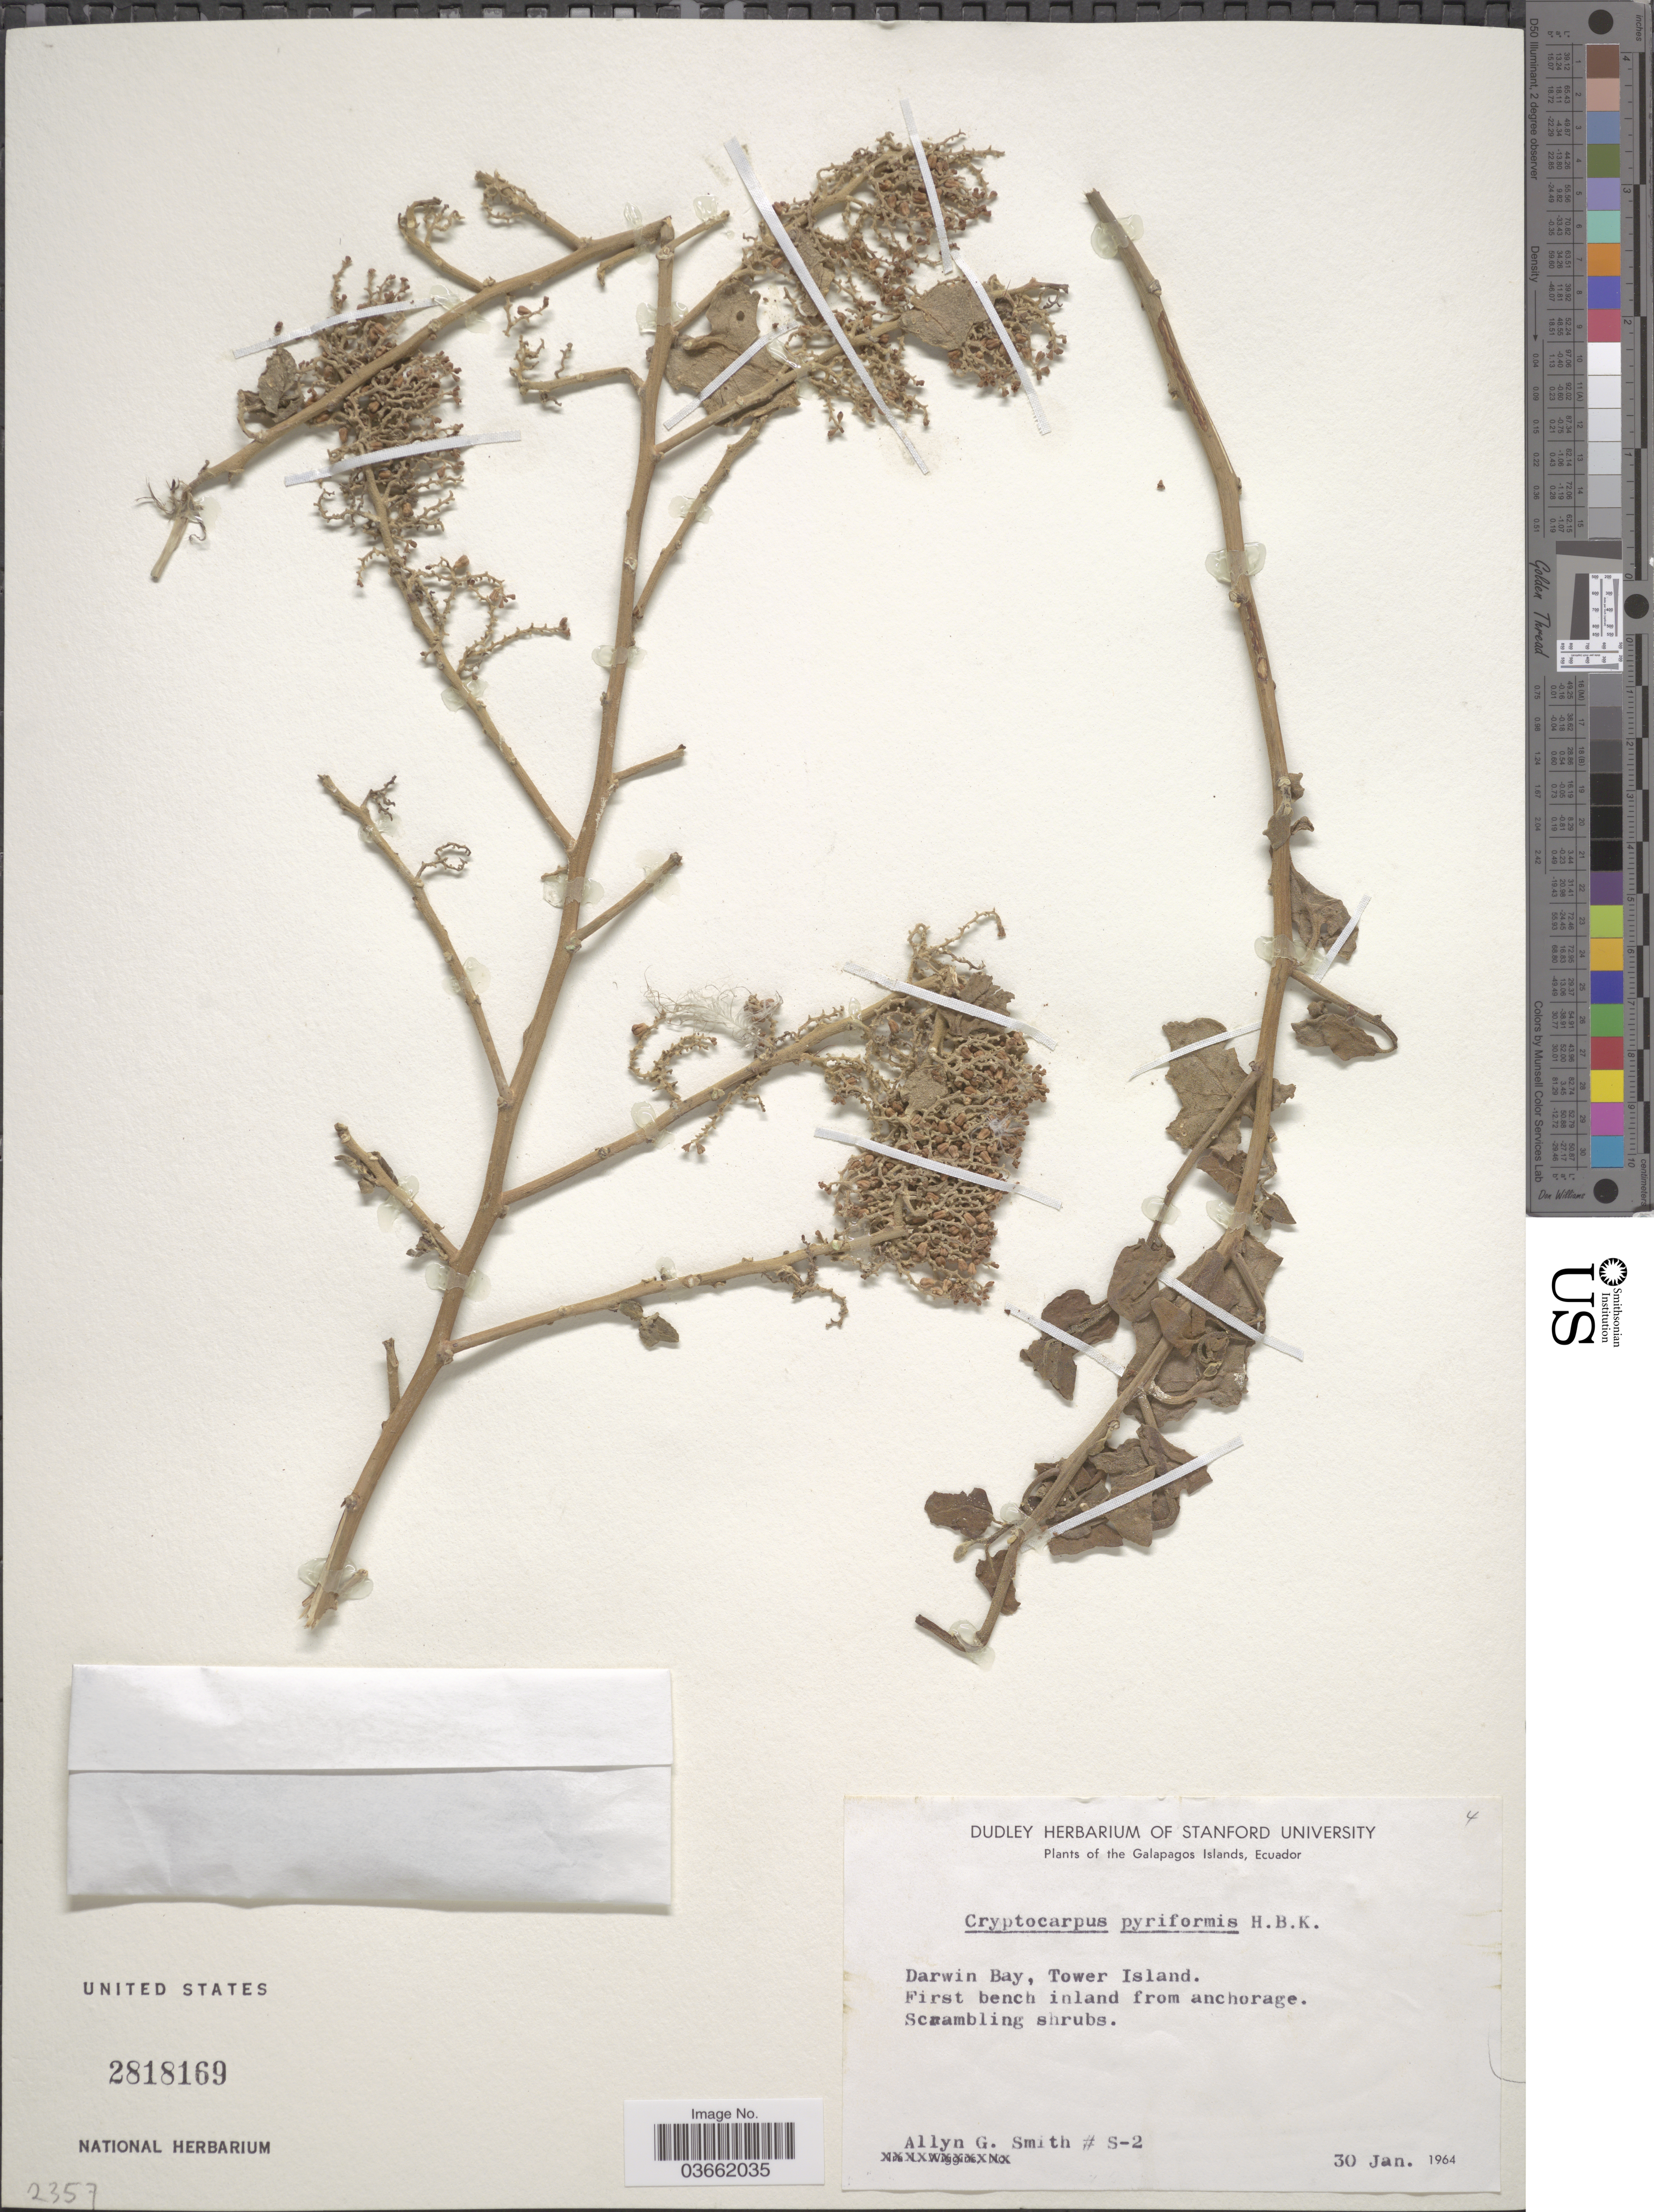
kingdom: Plantae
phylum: Tracheophyta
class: Magnoliopsida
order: Caryophyllales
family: Nyctaginaceae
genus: Cryptocarpus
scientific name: Cryptocarpus pyriformis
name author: Kunth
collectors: A. Smith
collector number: S-2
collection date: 1964-01-30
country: Ecuador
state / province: Colón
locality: The Galapagos Islands. Darwin Bay, Tower Island.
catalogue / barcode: US 2818169